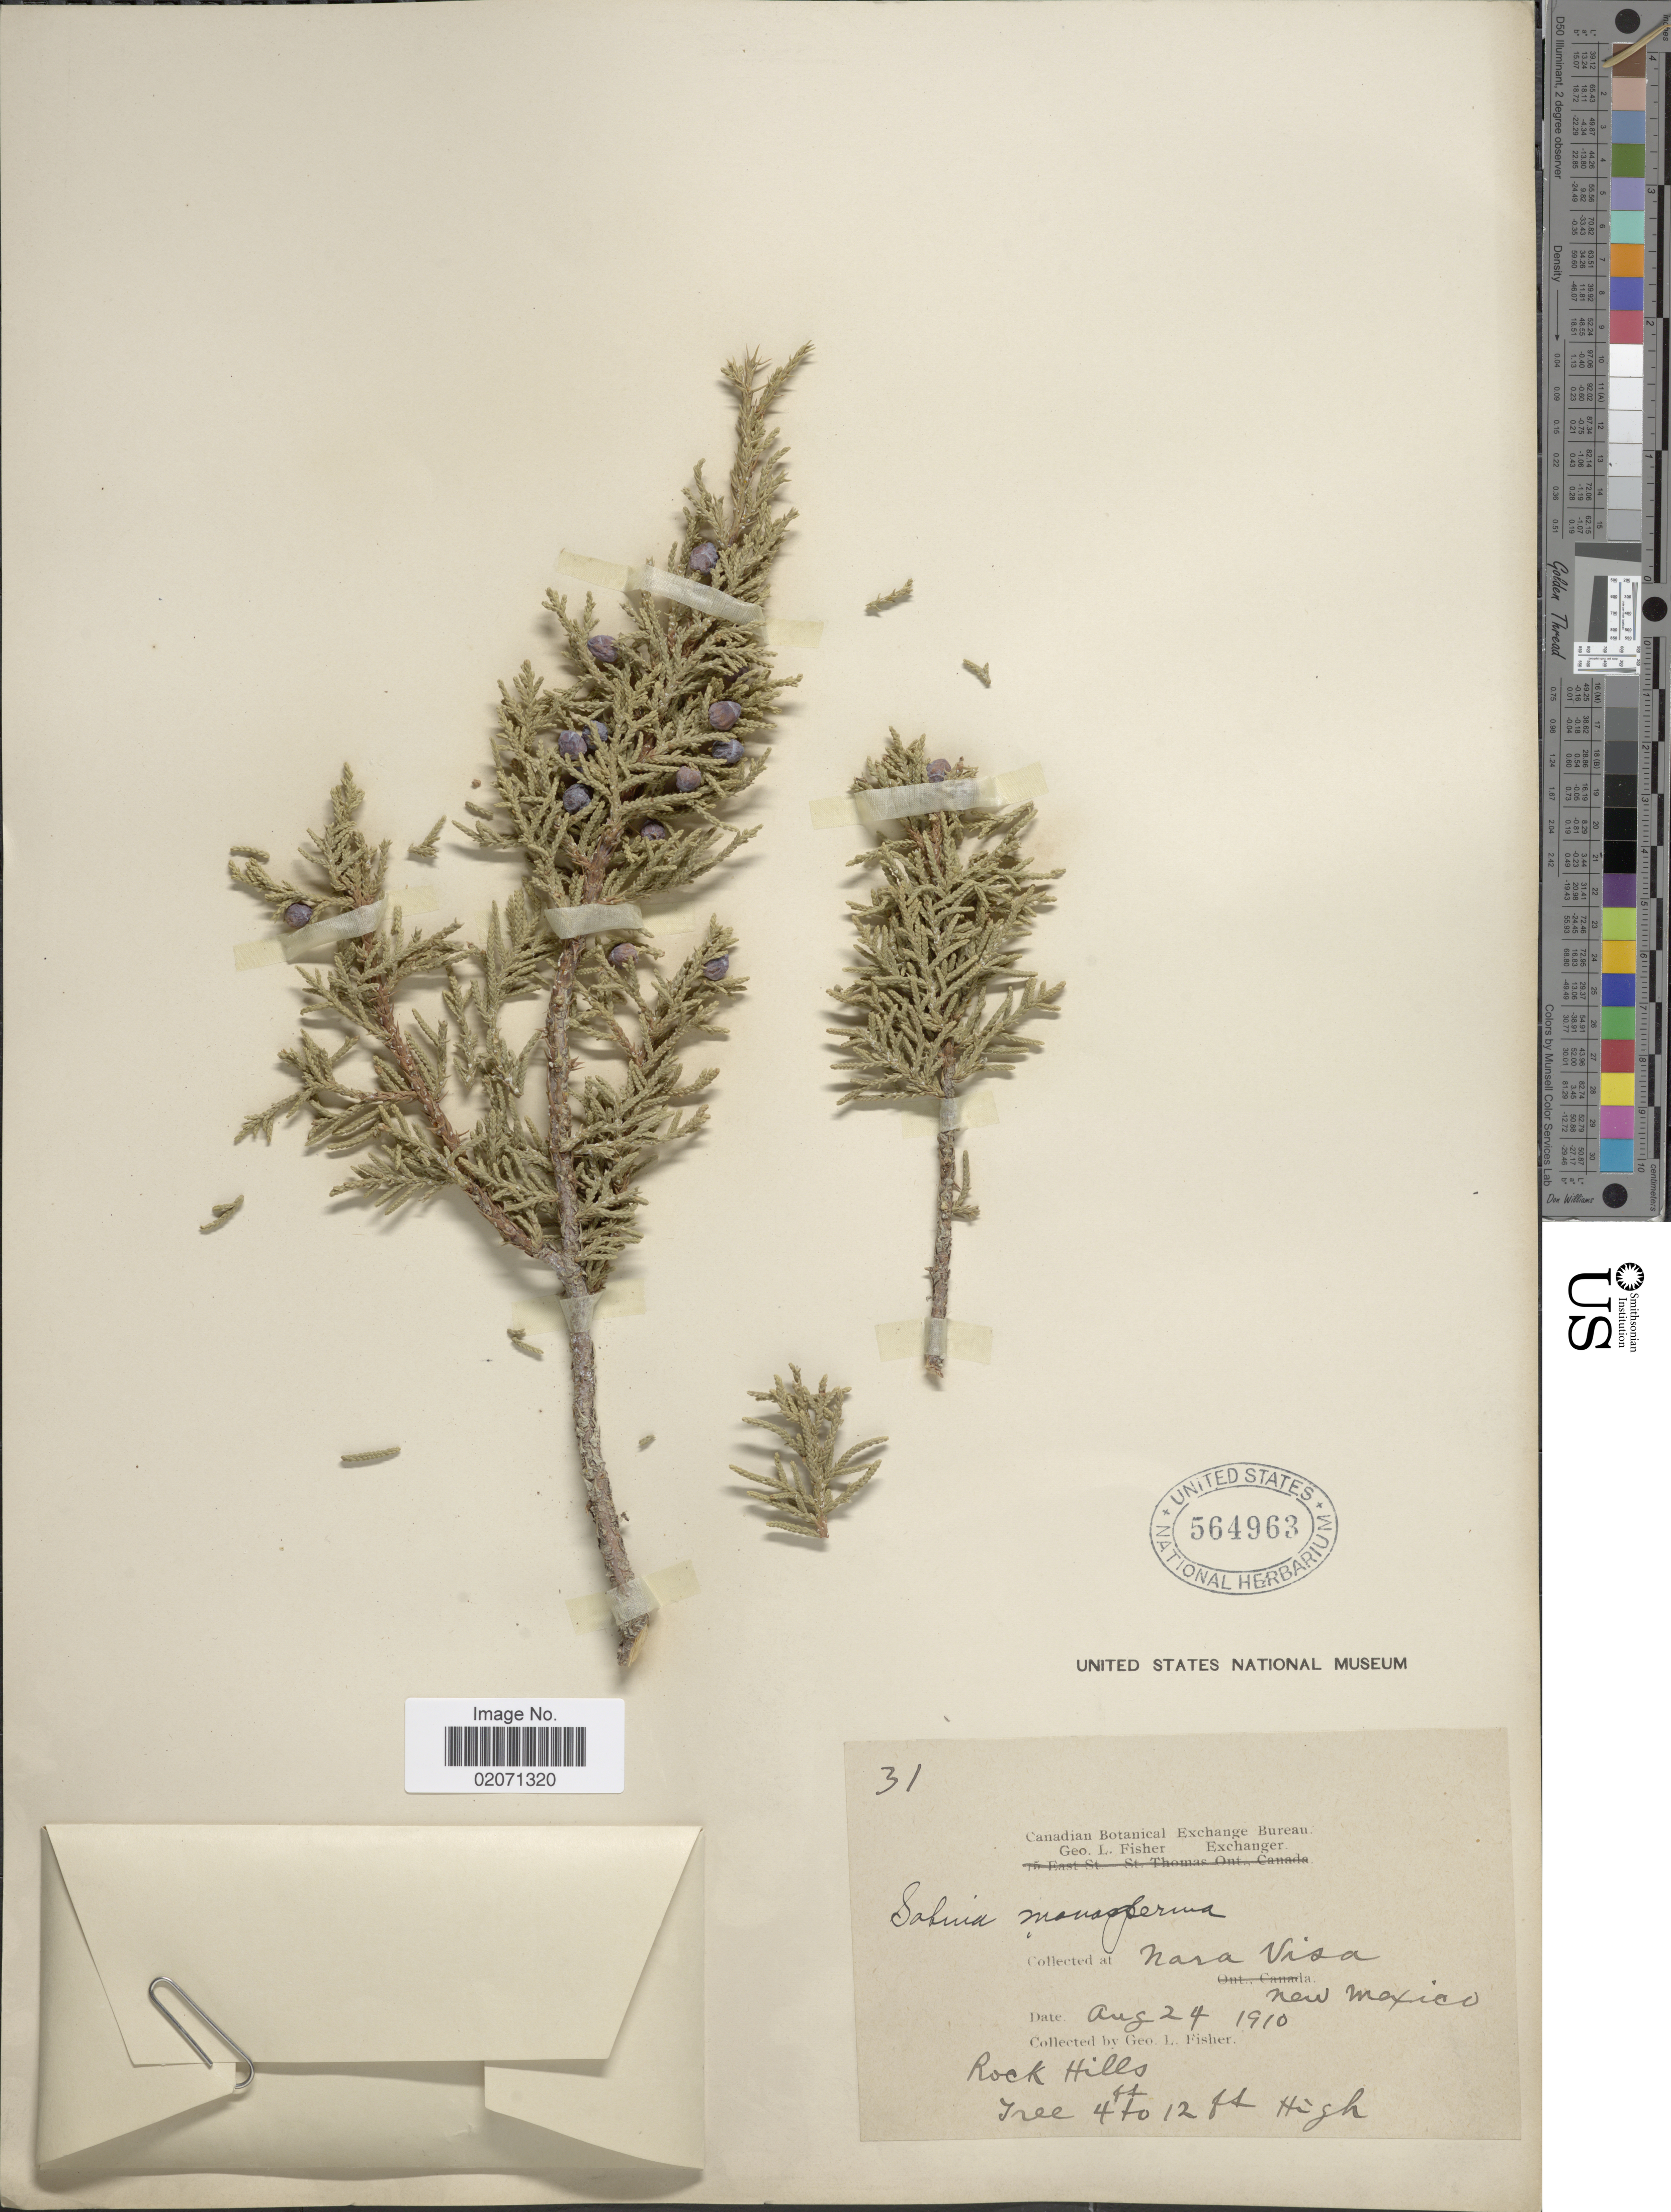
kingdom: Plantae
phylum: Tracheophyta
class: Pinopsida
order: Pinales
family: Cupressaceae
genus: Juniperus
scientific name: Juniperus monosperma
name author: (Engelm.) Sarg.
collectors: G. L. Fisher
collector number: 31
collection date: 1910-08-24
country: United States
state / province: New Mexico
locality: Nara Visa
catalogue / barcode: US 564963